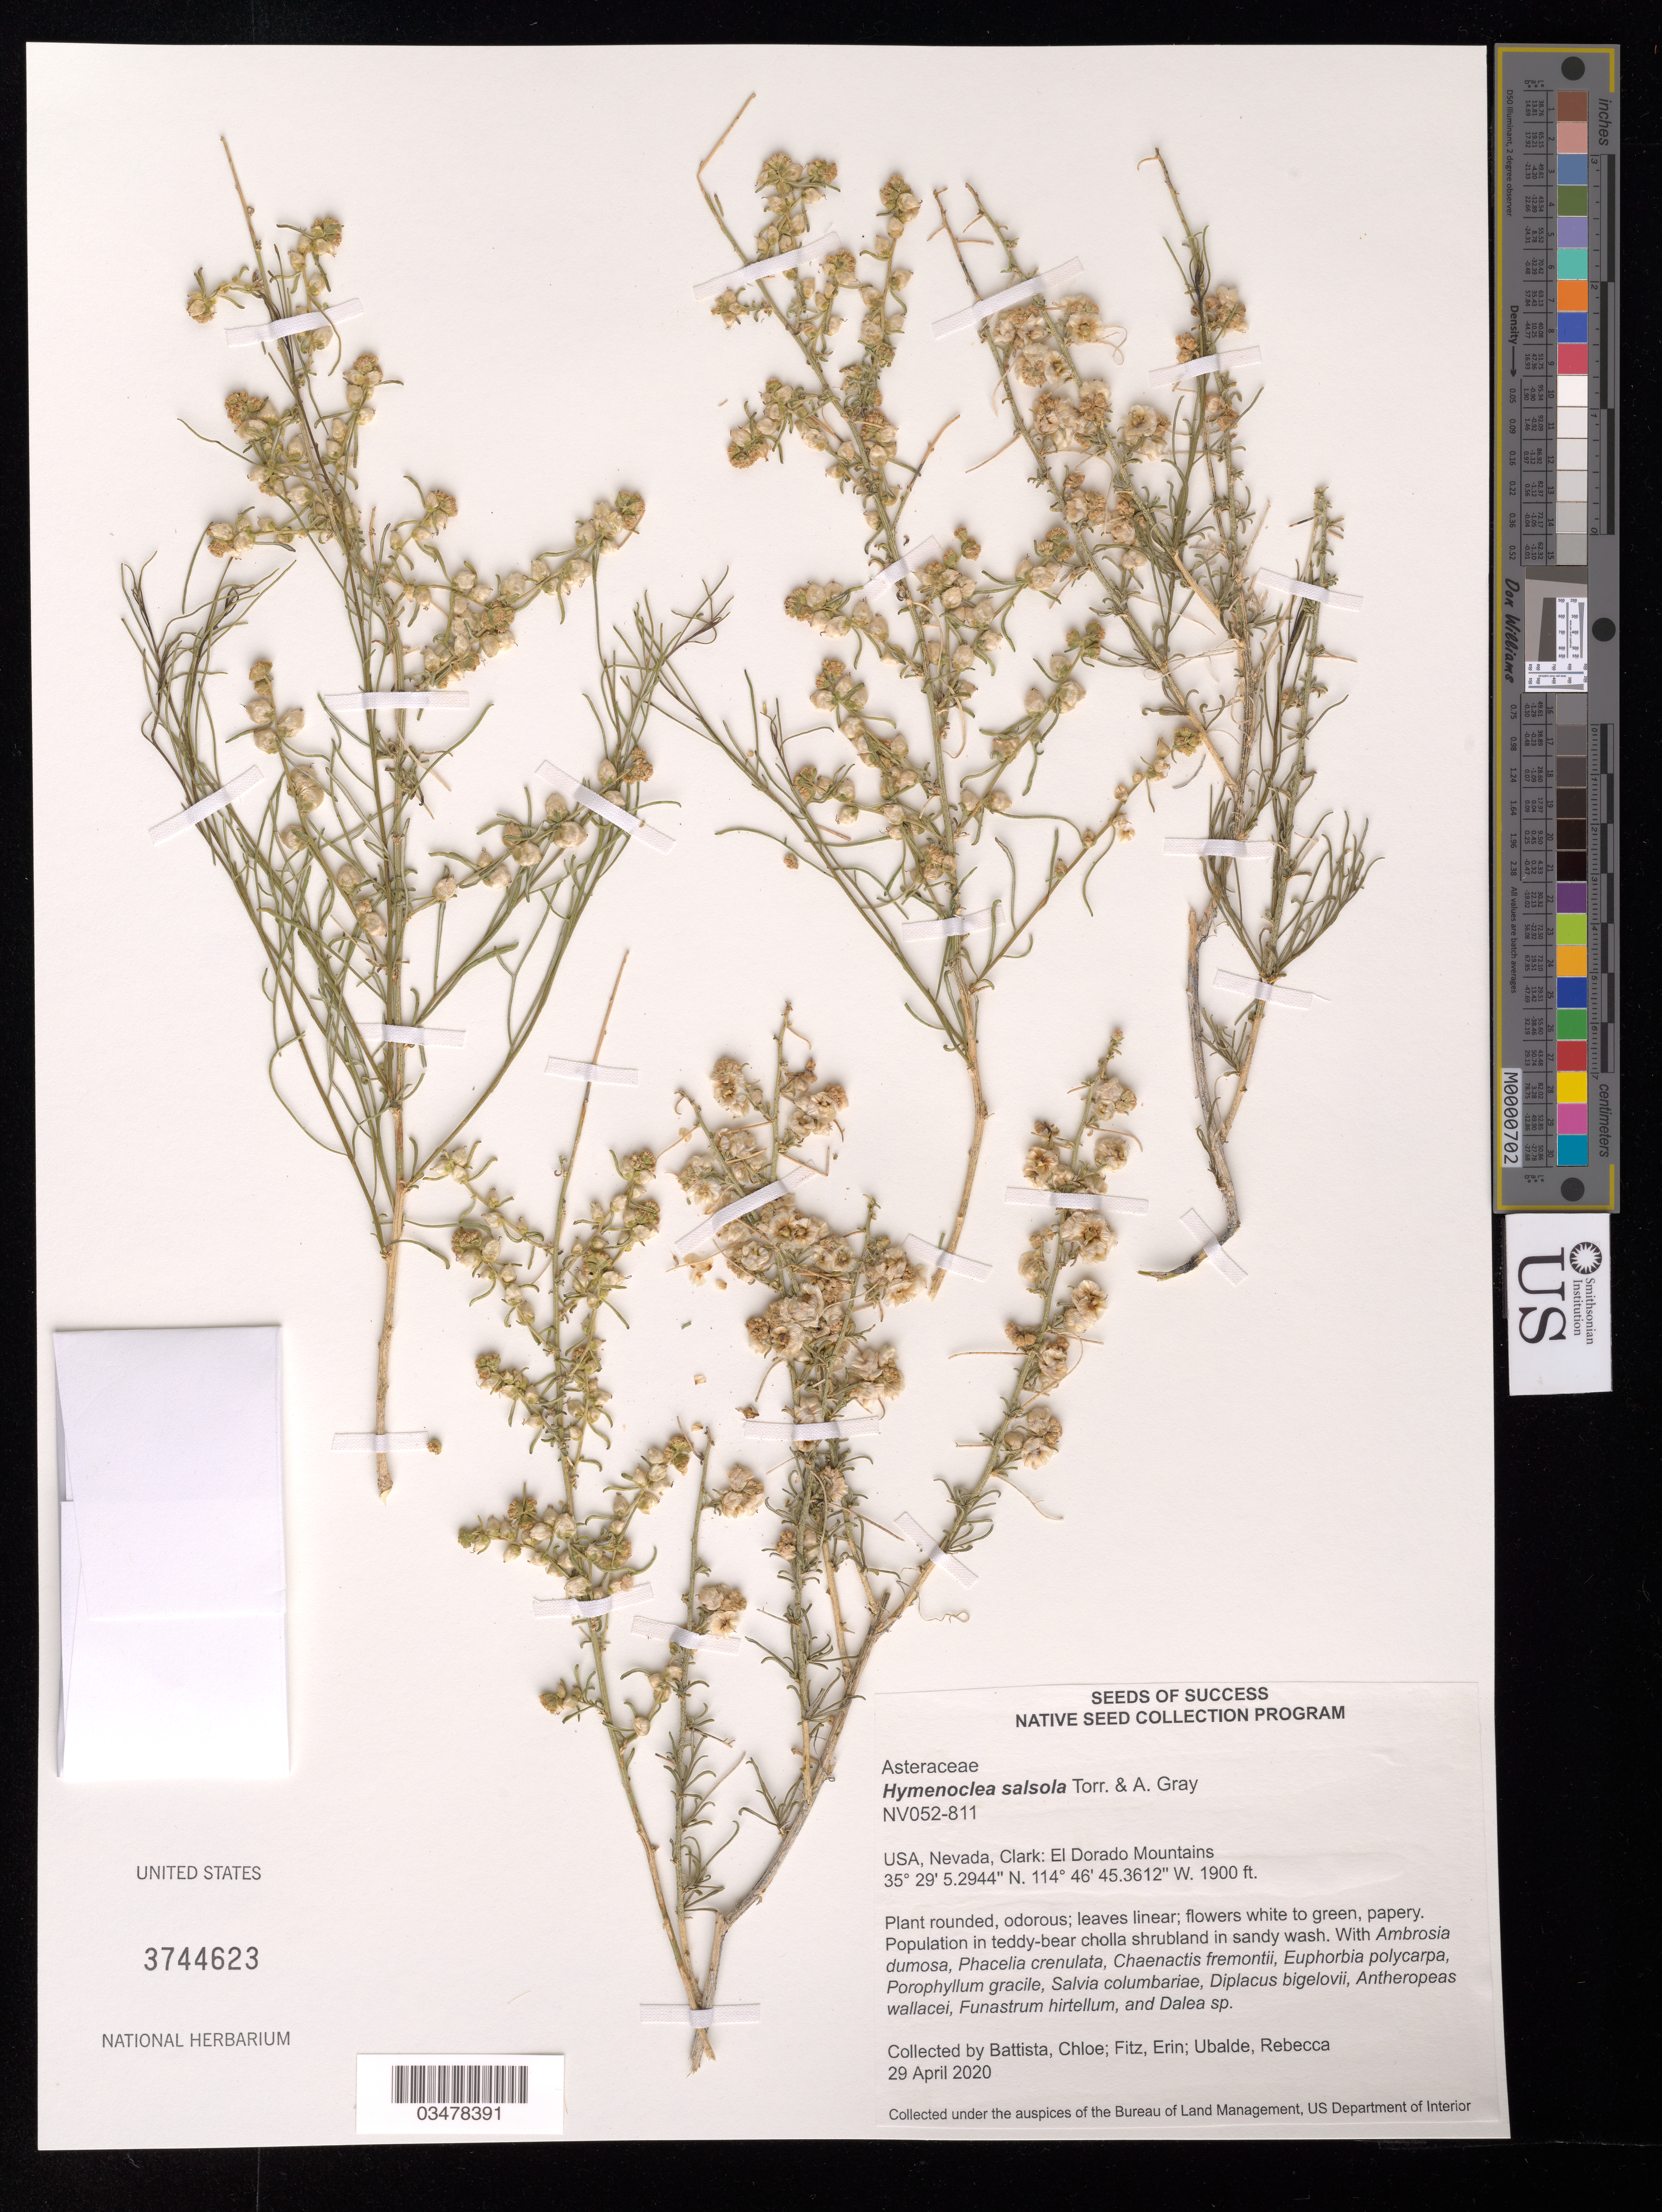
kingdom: Plantae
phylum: Tracheophyta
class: Magnoliopsida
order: Asterales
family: Asteraceae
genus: Hymenoclea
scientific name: Hymenoclea salsola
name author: Torr. & A. Gray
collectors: C. Battista, E. Fitz & R. Ubalde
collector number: NV052-813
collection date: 2020-04-29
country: United States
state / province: Nevada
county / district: Clark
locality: El Dorado Mtns.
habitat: Teddy-bear cholla shrubland in sandy wash. With Ambrosia dumosa, Phacelia crenulata, Dalea sp., etc.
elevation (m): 579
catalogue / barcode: US 3744623